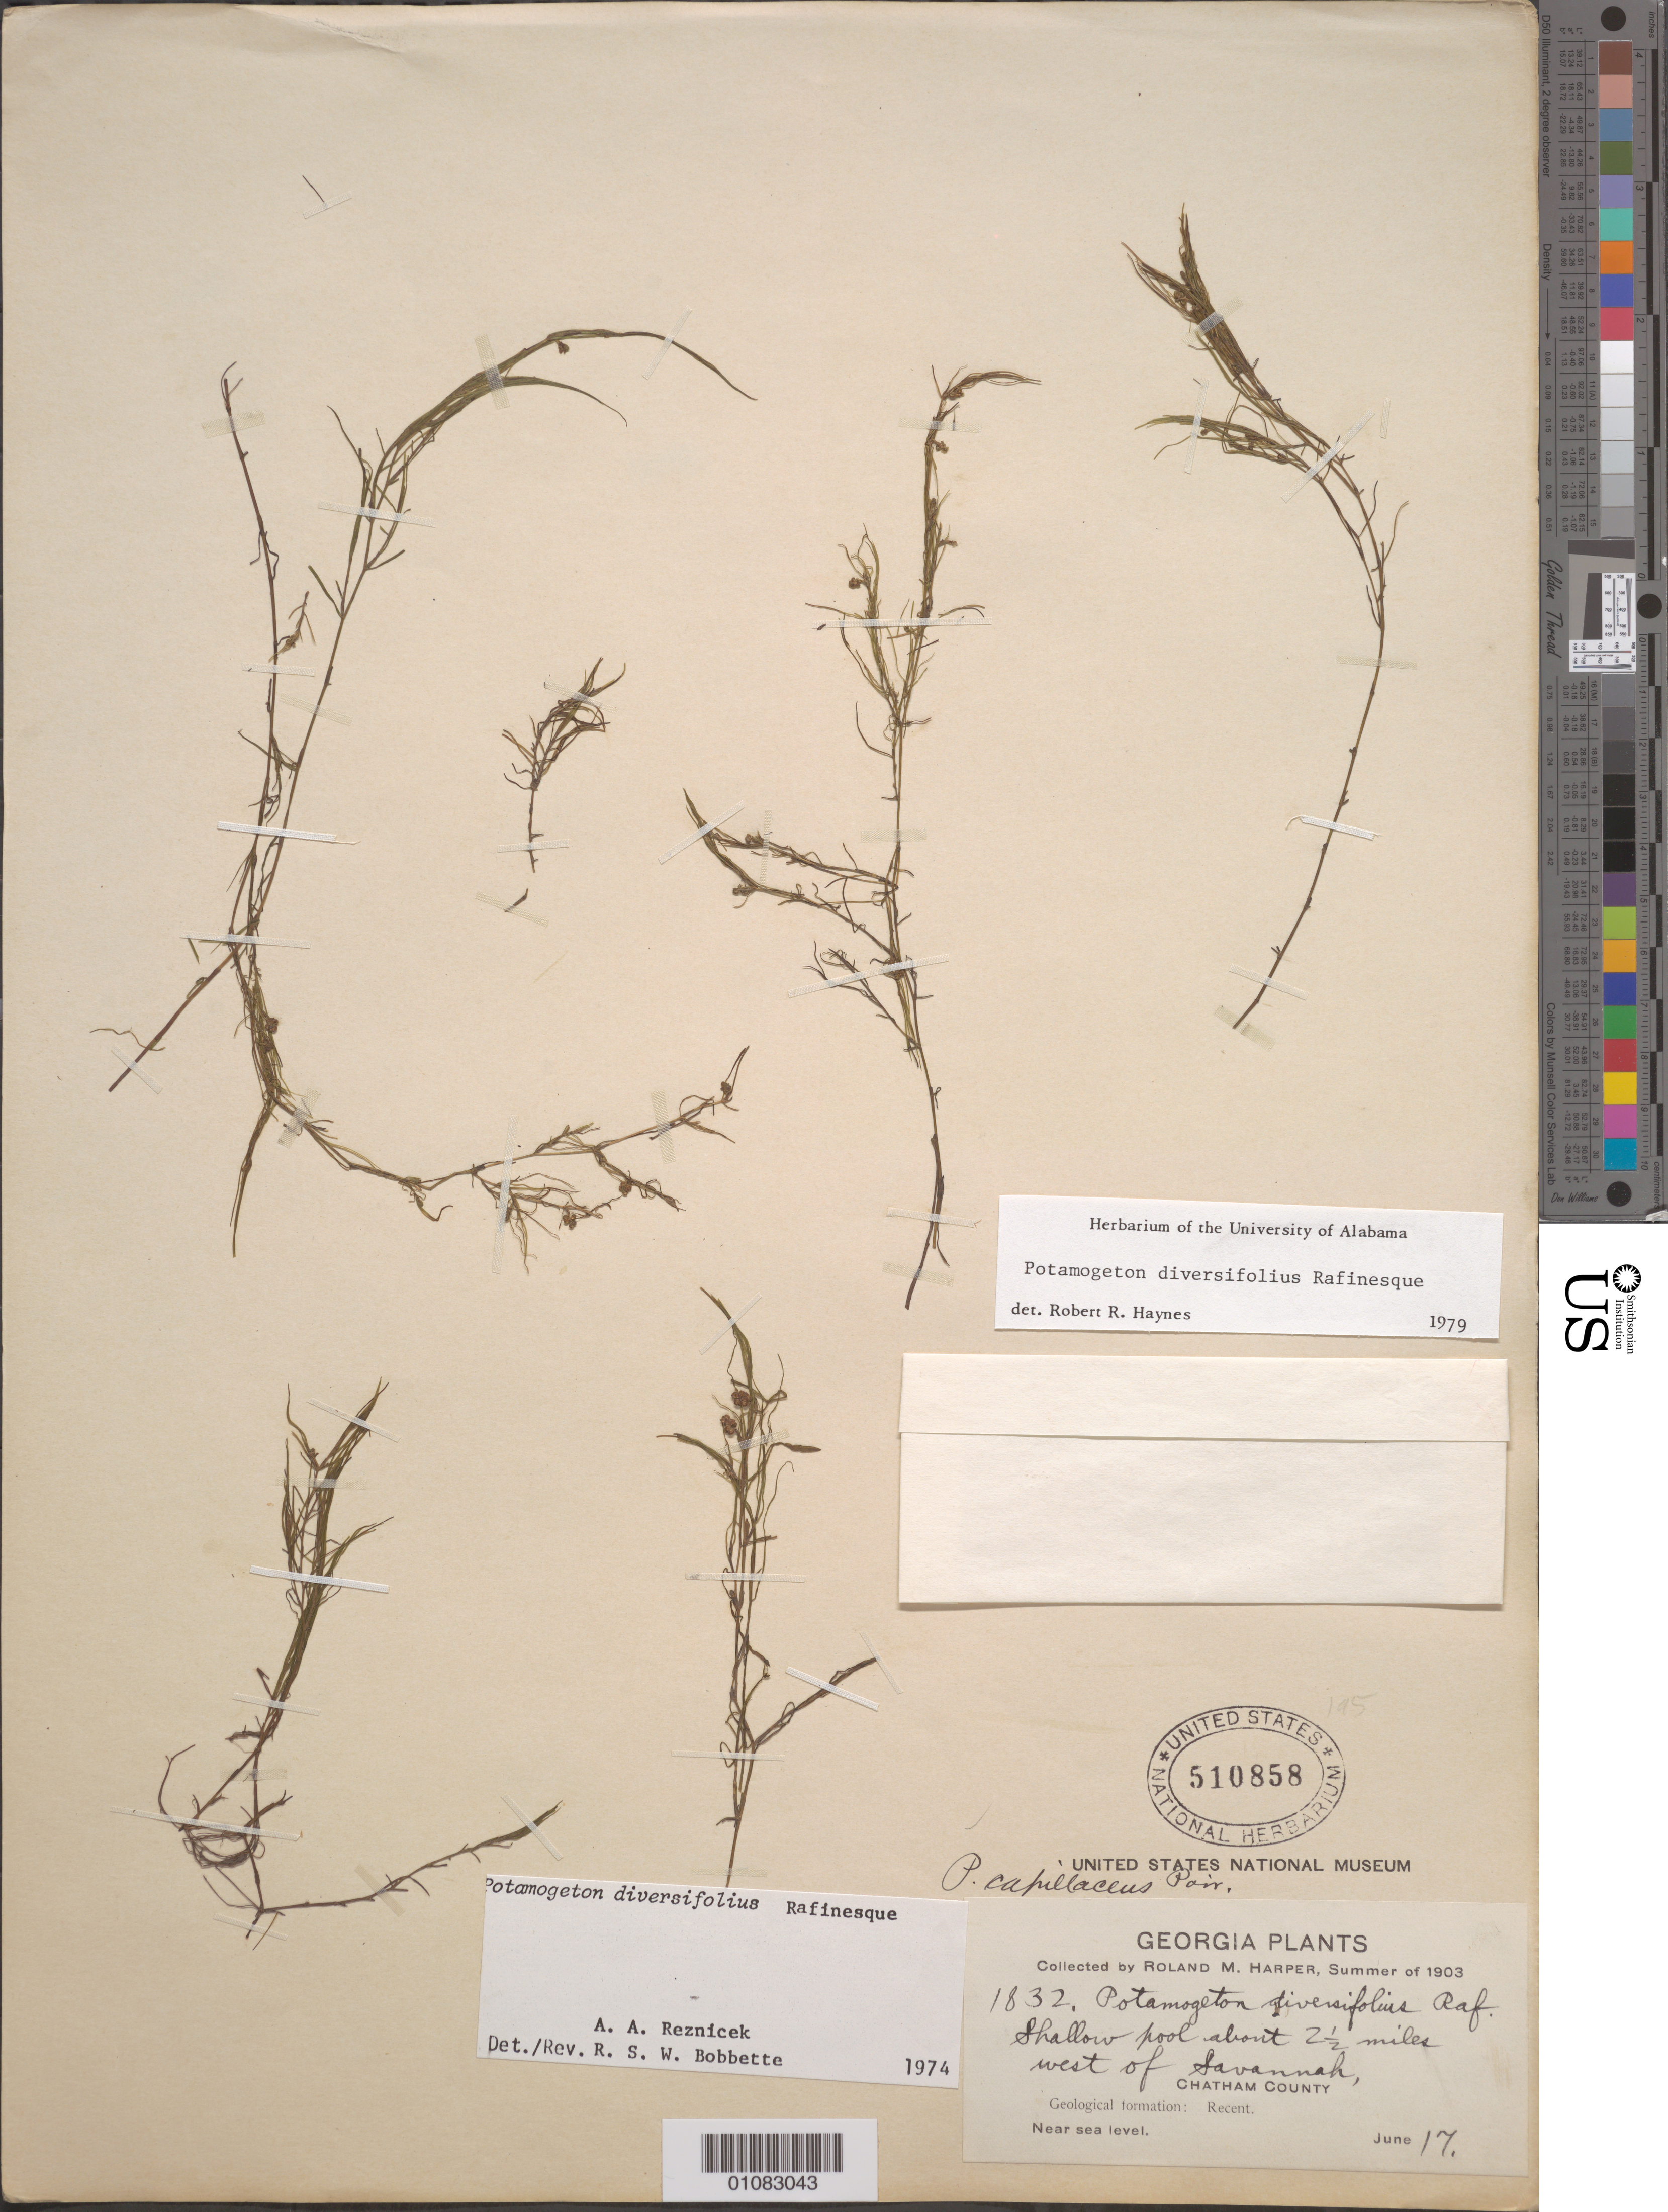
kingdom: Plantae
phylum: Tracheophyta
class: Liliopsida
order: Alismatales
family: Potamogetonaceae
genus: Potamogeton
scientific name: Potamogeton diversifolius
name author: Raf.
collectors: R. M. Harper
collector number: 1832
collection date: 1903-06-17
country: United States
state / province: Georgia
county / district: Chatham County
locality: about 0.5 mi. W of Savannah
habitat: Geological formation: recent; Shallow pool.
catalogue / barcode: US 510858